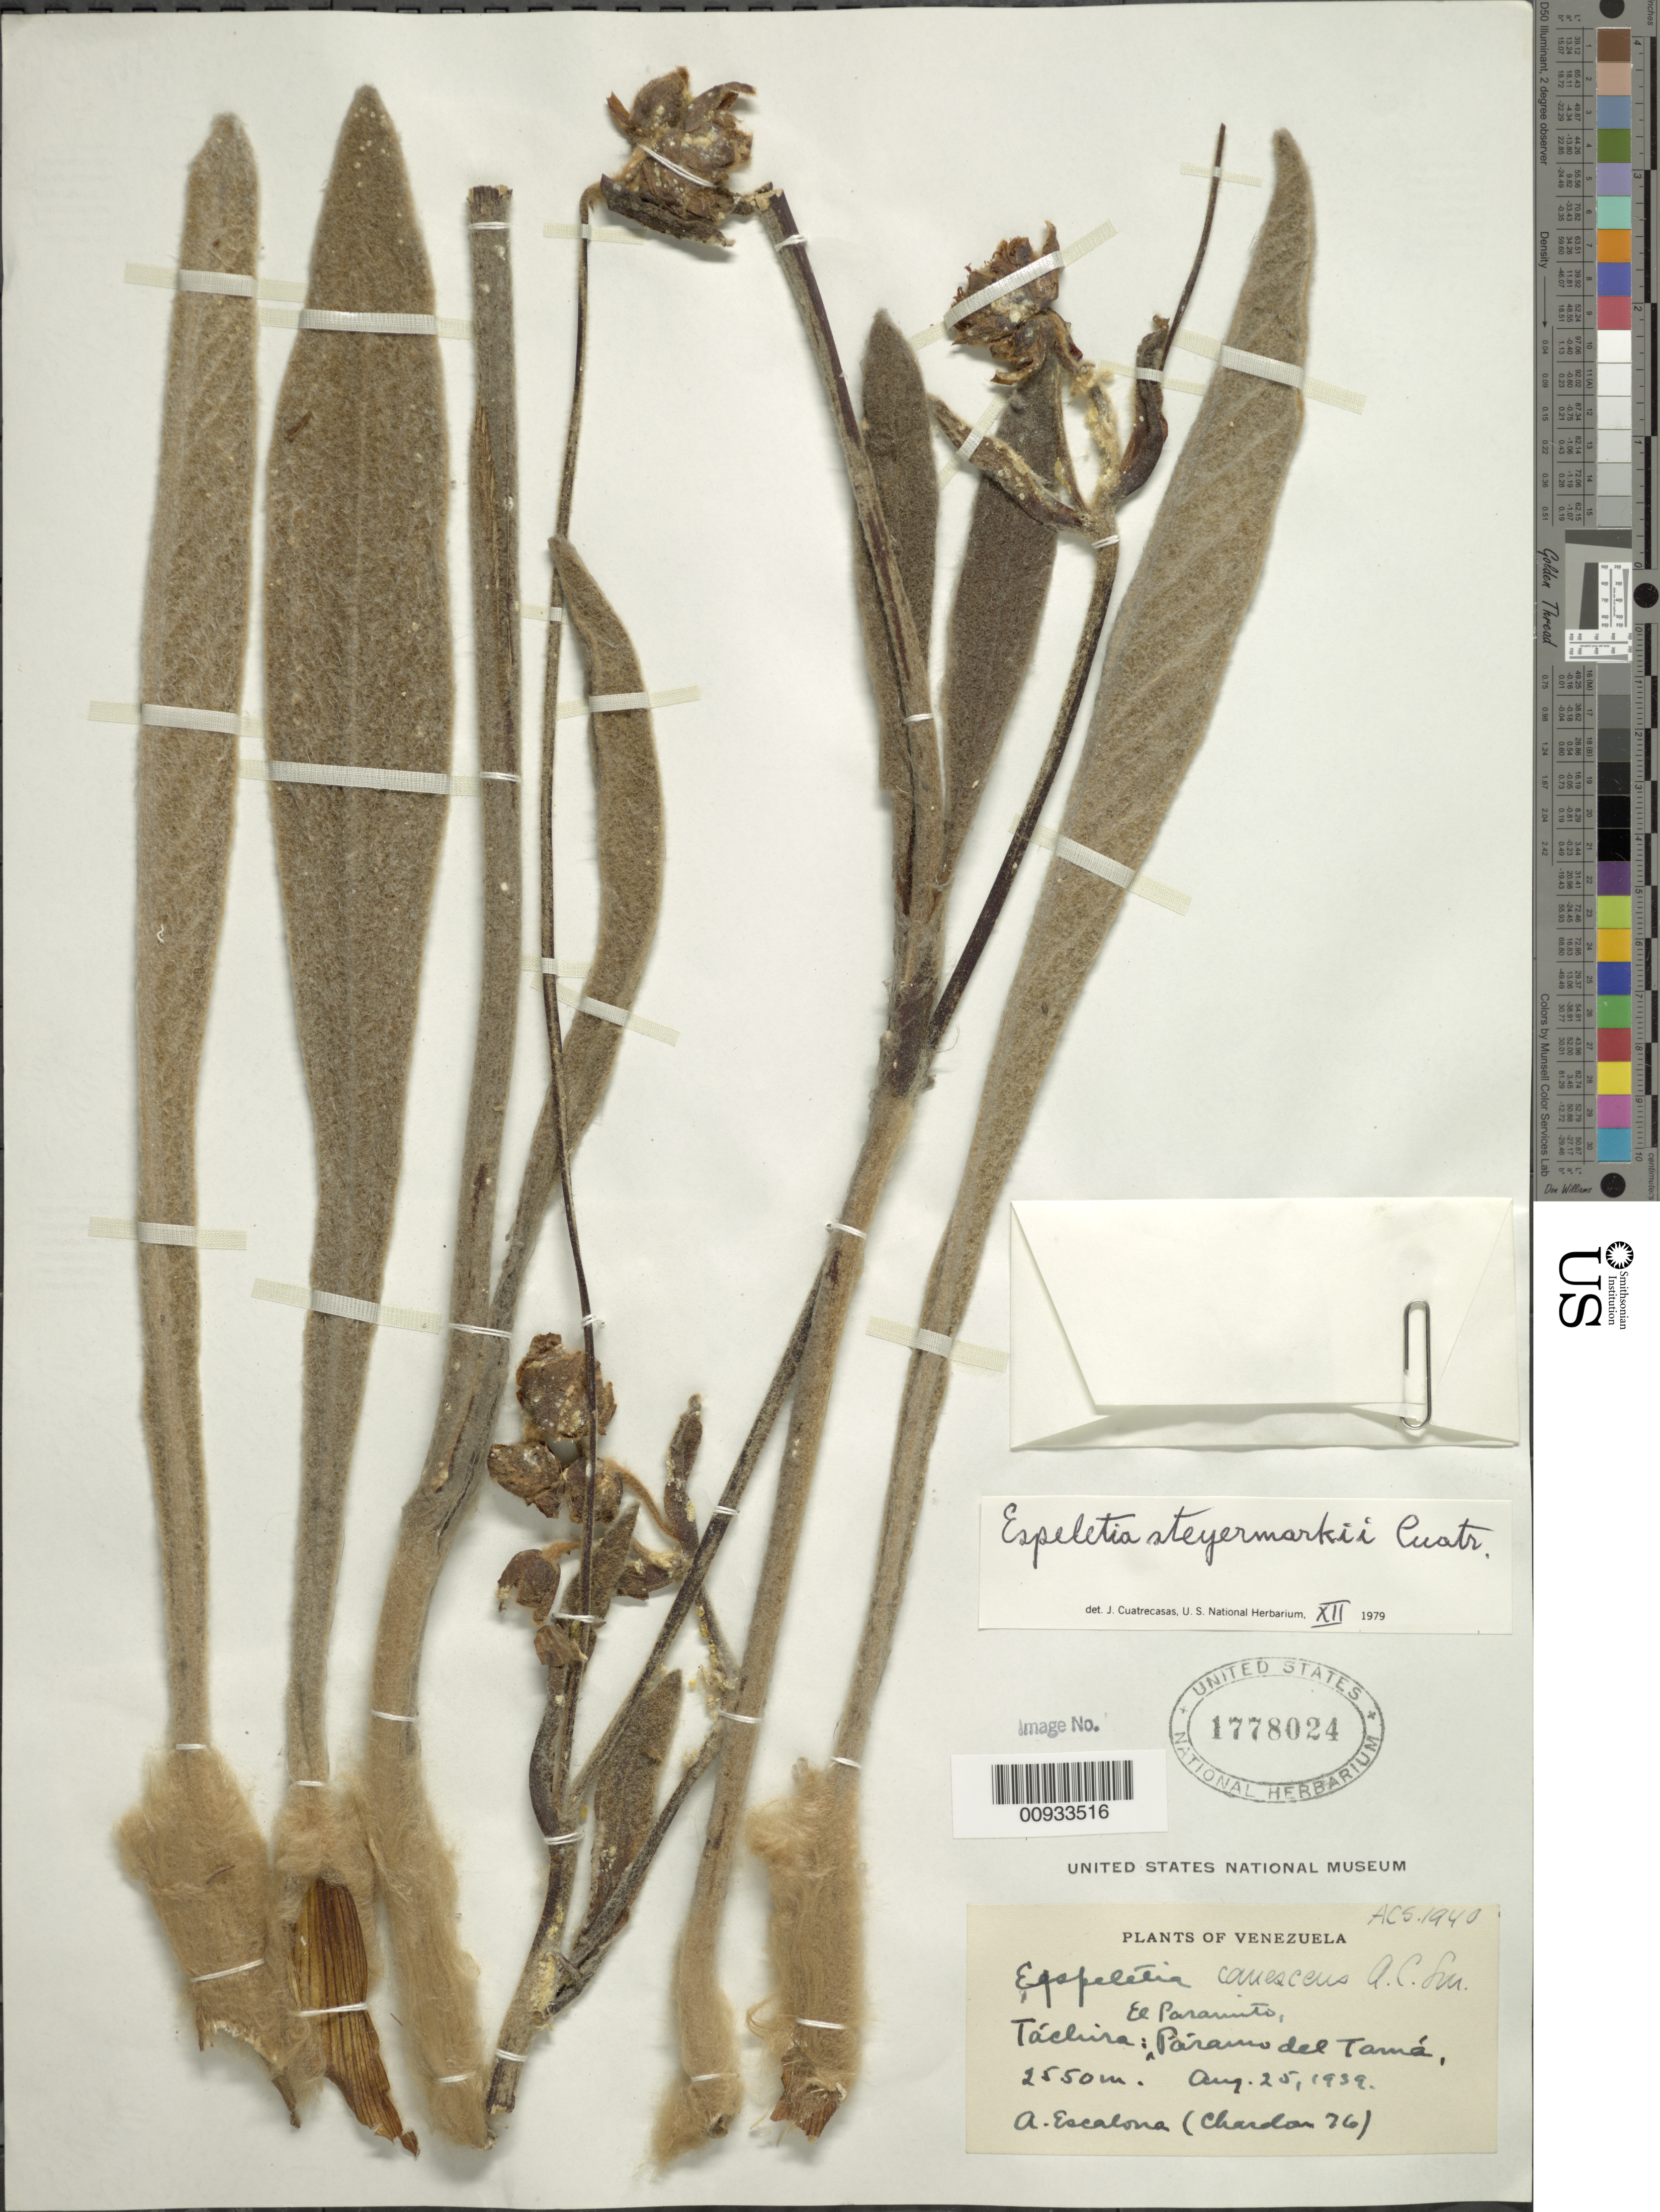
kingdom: Plantae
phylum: Tracheophyta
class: Magnoliopsida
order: Asterales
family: Asteraceae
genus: Espeletia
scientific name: Espeletia steyermarkii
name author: Cuatrec.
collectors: C. E. Chardón & A. Escalona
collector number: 76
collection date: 1959-08-25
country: Venezuela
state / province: Táchira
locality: Páramo de Tamá. El Paramito.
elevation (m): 2550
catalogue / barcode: US 1778024